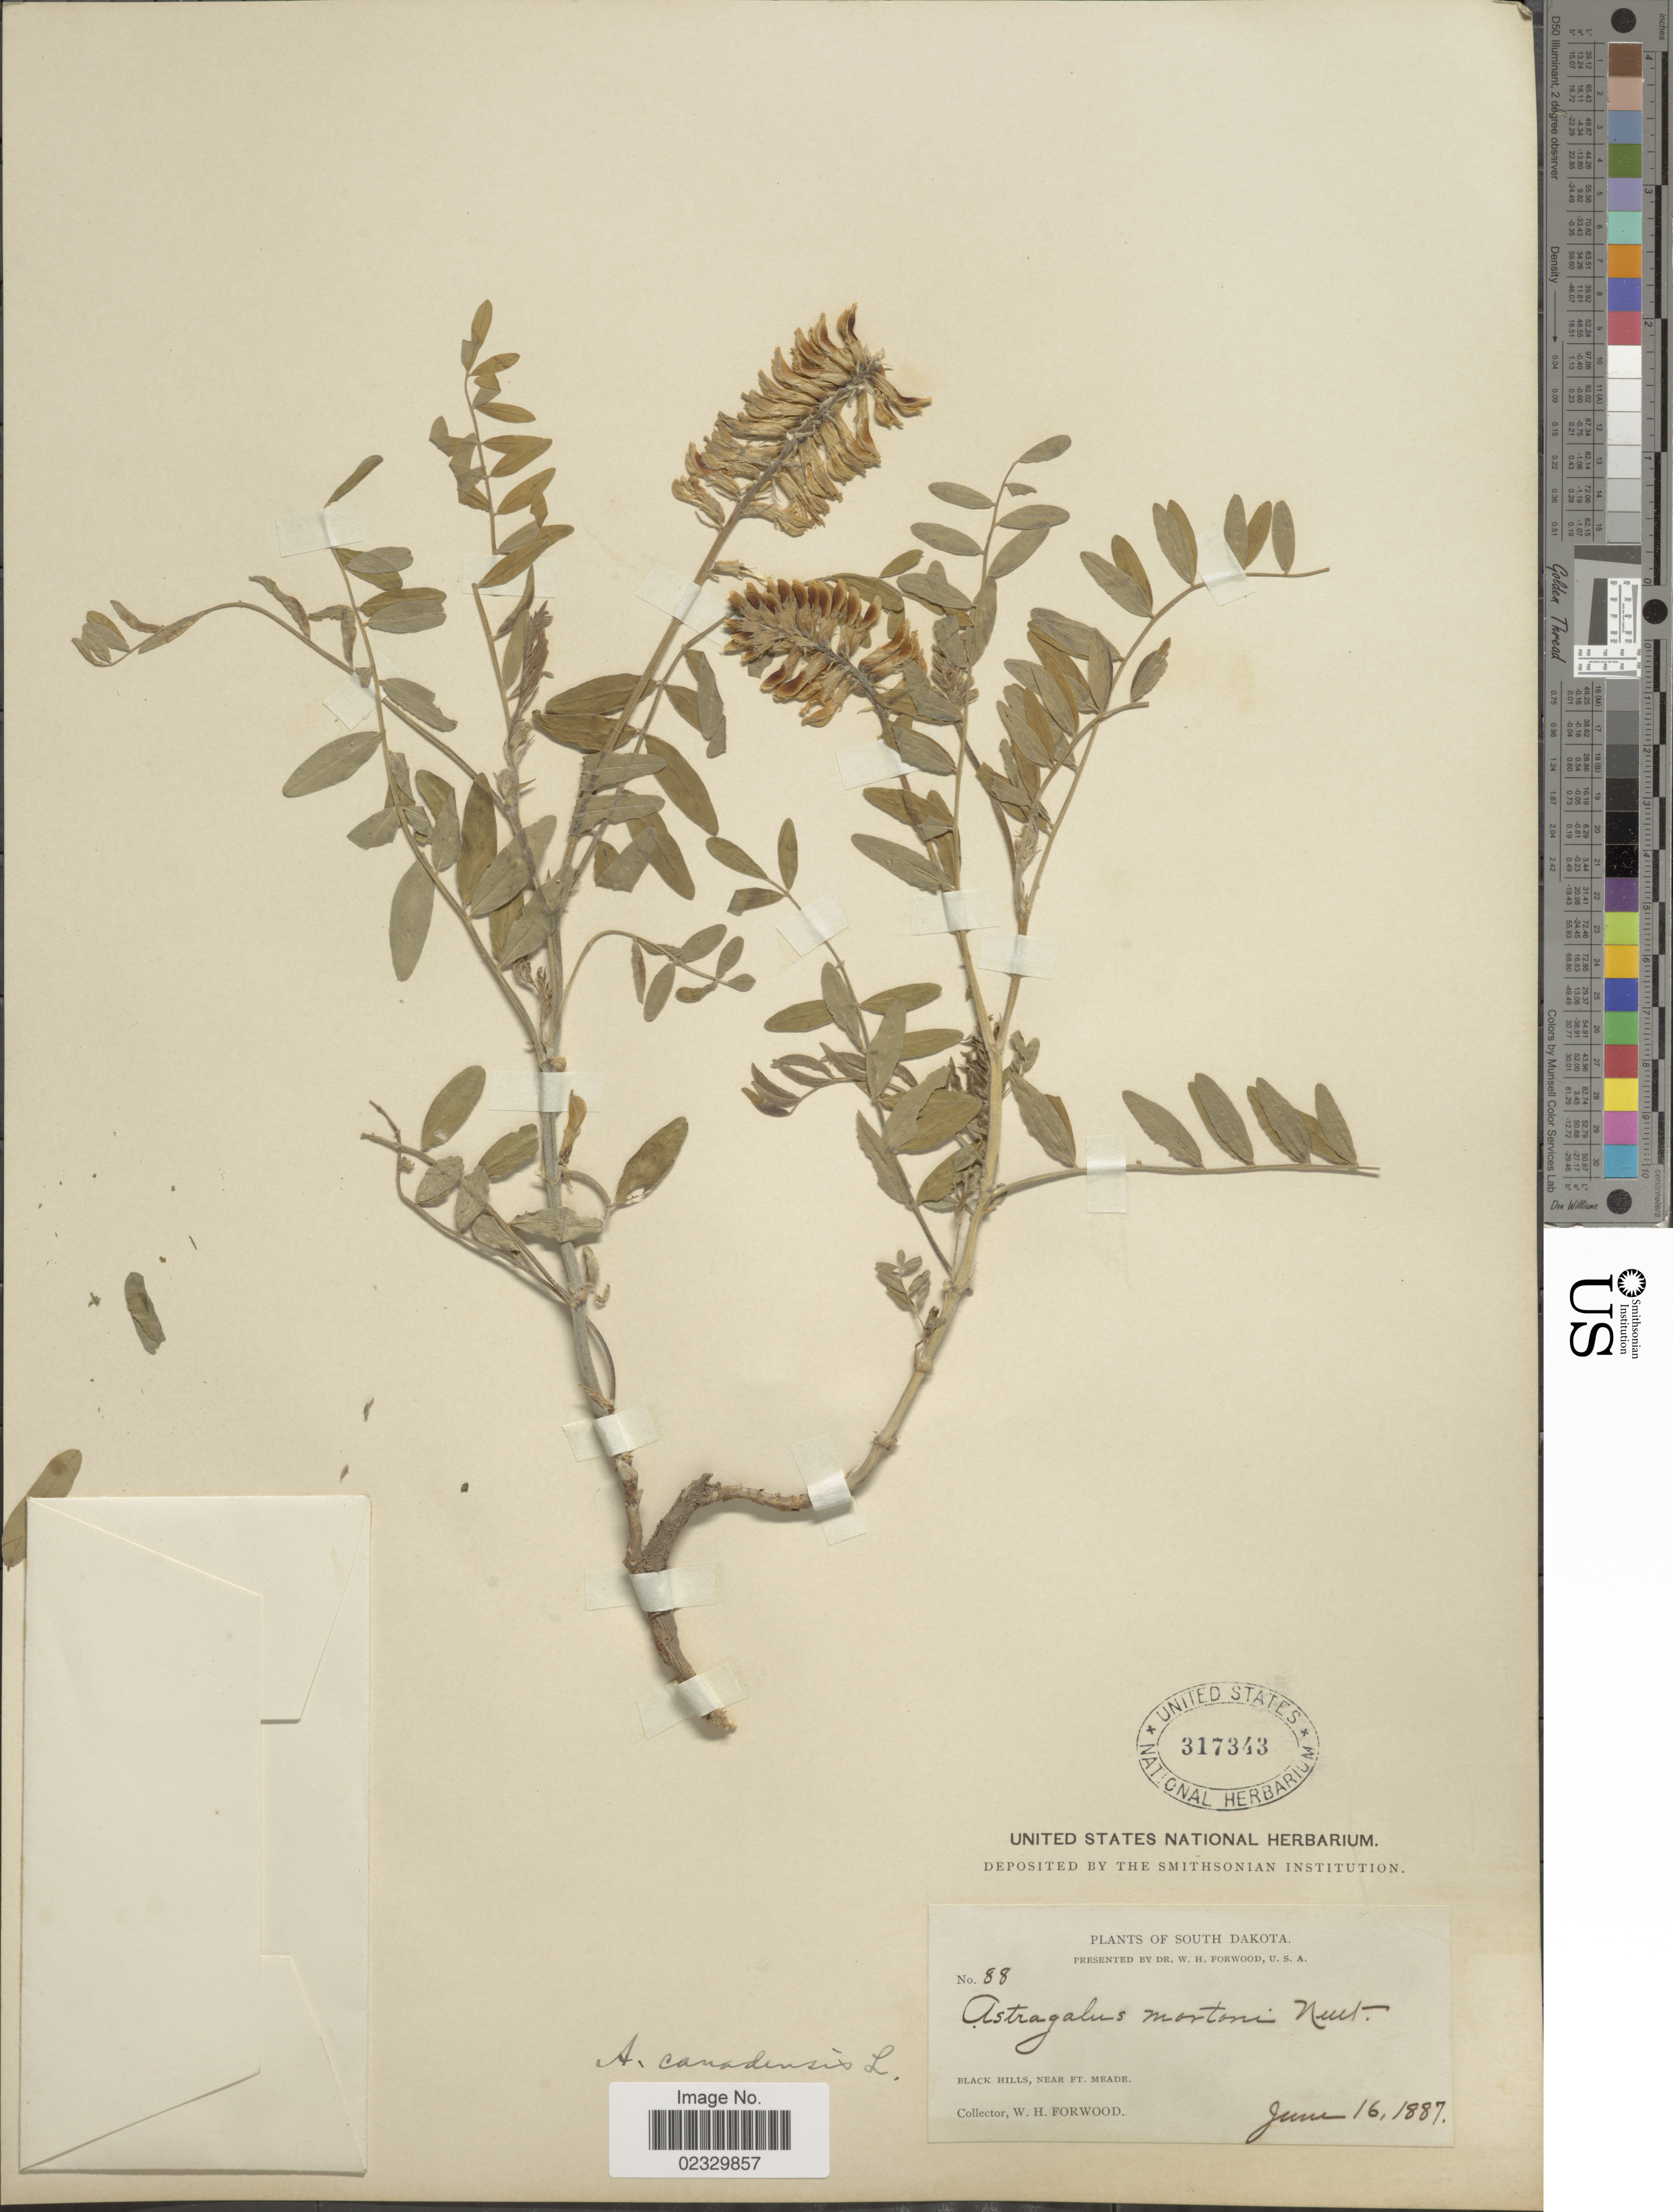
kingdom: Plantae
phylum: Tracheophyta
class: Magnoliopsida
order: Fabales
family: Fabaceae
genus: Astragalus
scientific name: Astragalus canadensis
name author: L.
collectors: W. Forwood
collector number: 88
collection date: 1887-06-16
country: United States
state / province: South Dakota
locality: Black hills, near Ft. Meade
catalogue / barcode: US 317343